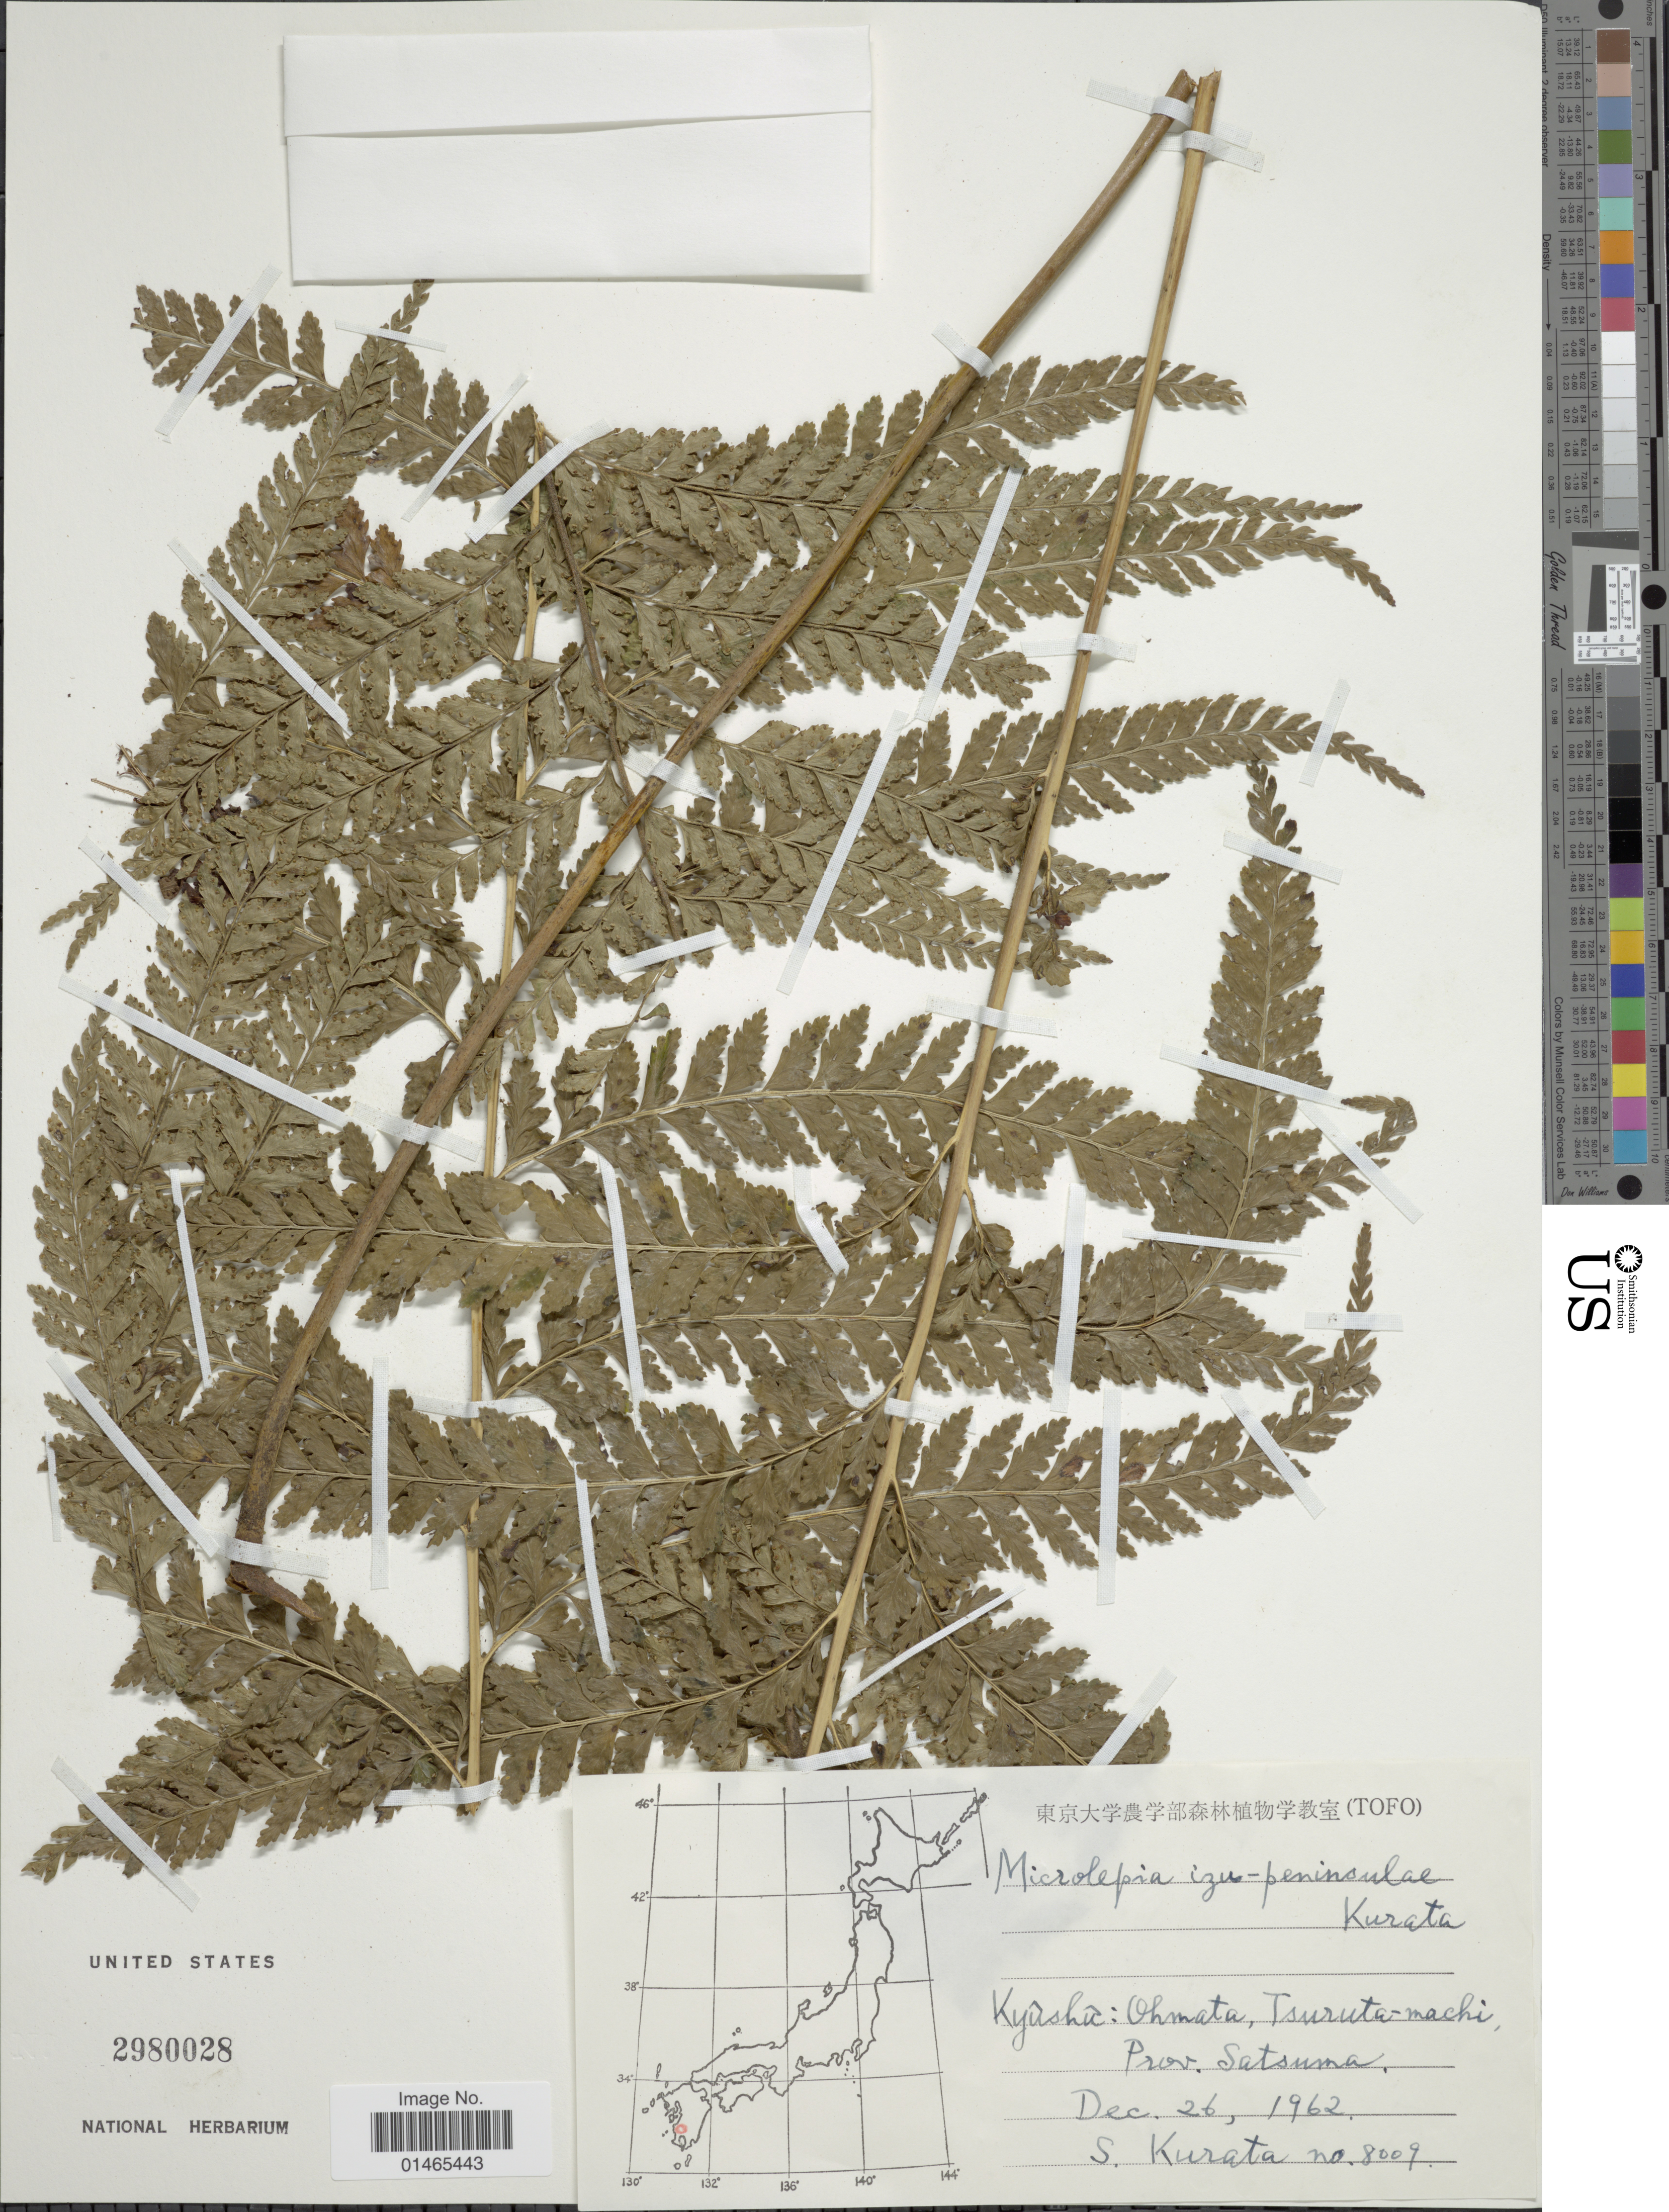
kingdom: Plantae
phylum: Tracheophyta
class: Polypodiopsida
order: Polypodiales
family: Dennstaedtiaceae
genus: Microlepia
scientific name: Microlepia khaysiana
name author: (Hook.) C. Presl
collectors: Sa. Kurata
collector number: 8009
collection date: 1962-12-26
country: Japan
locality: Kyushu: Ohmata, Tsuruta-machi, Prov. Satsuma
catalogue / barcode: US 2980028